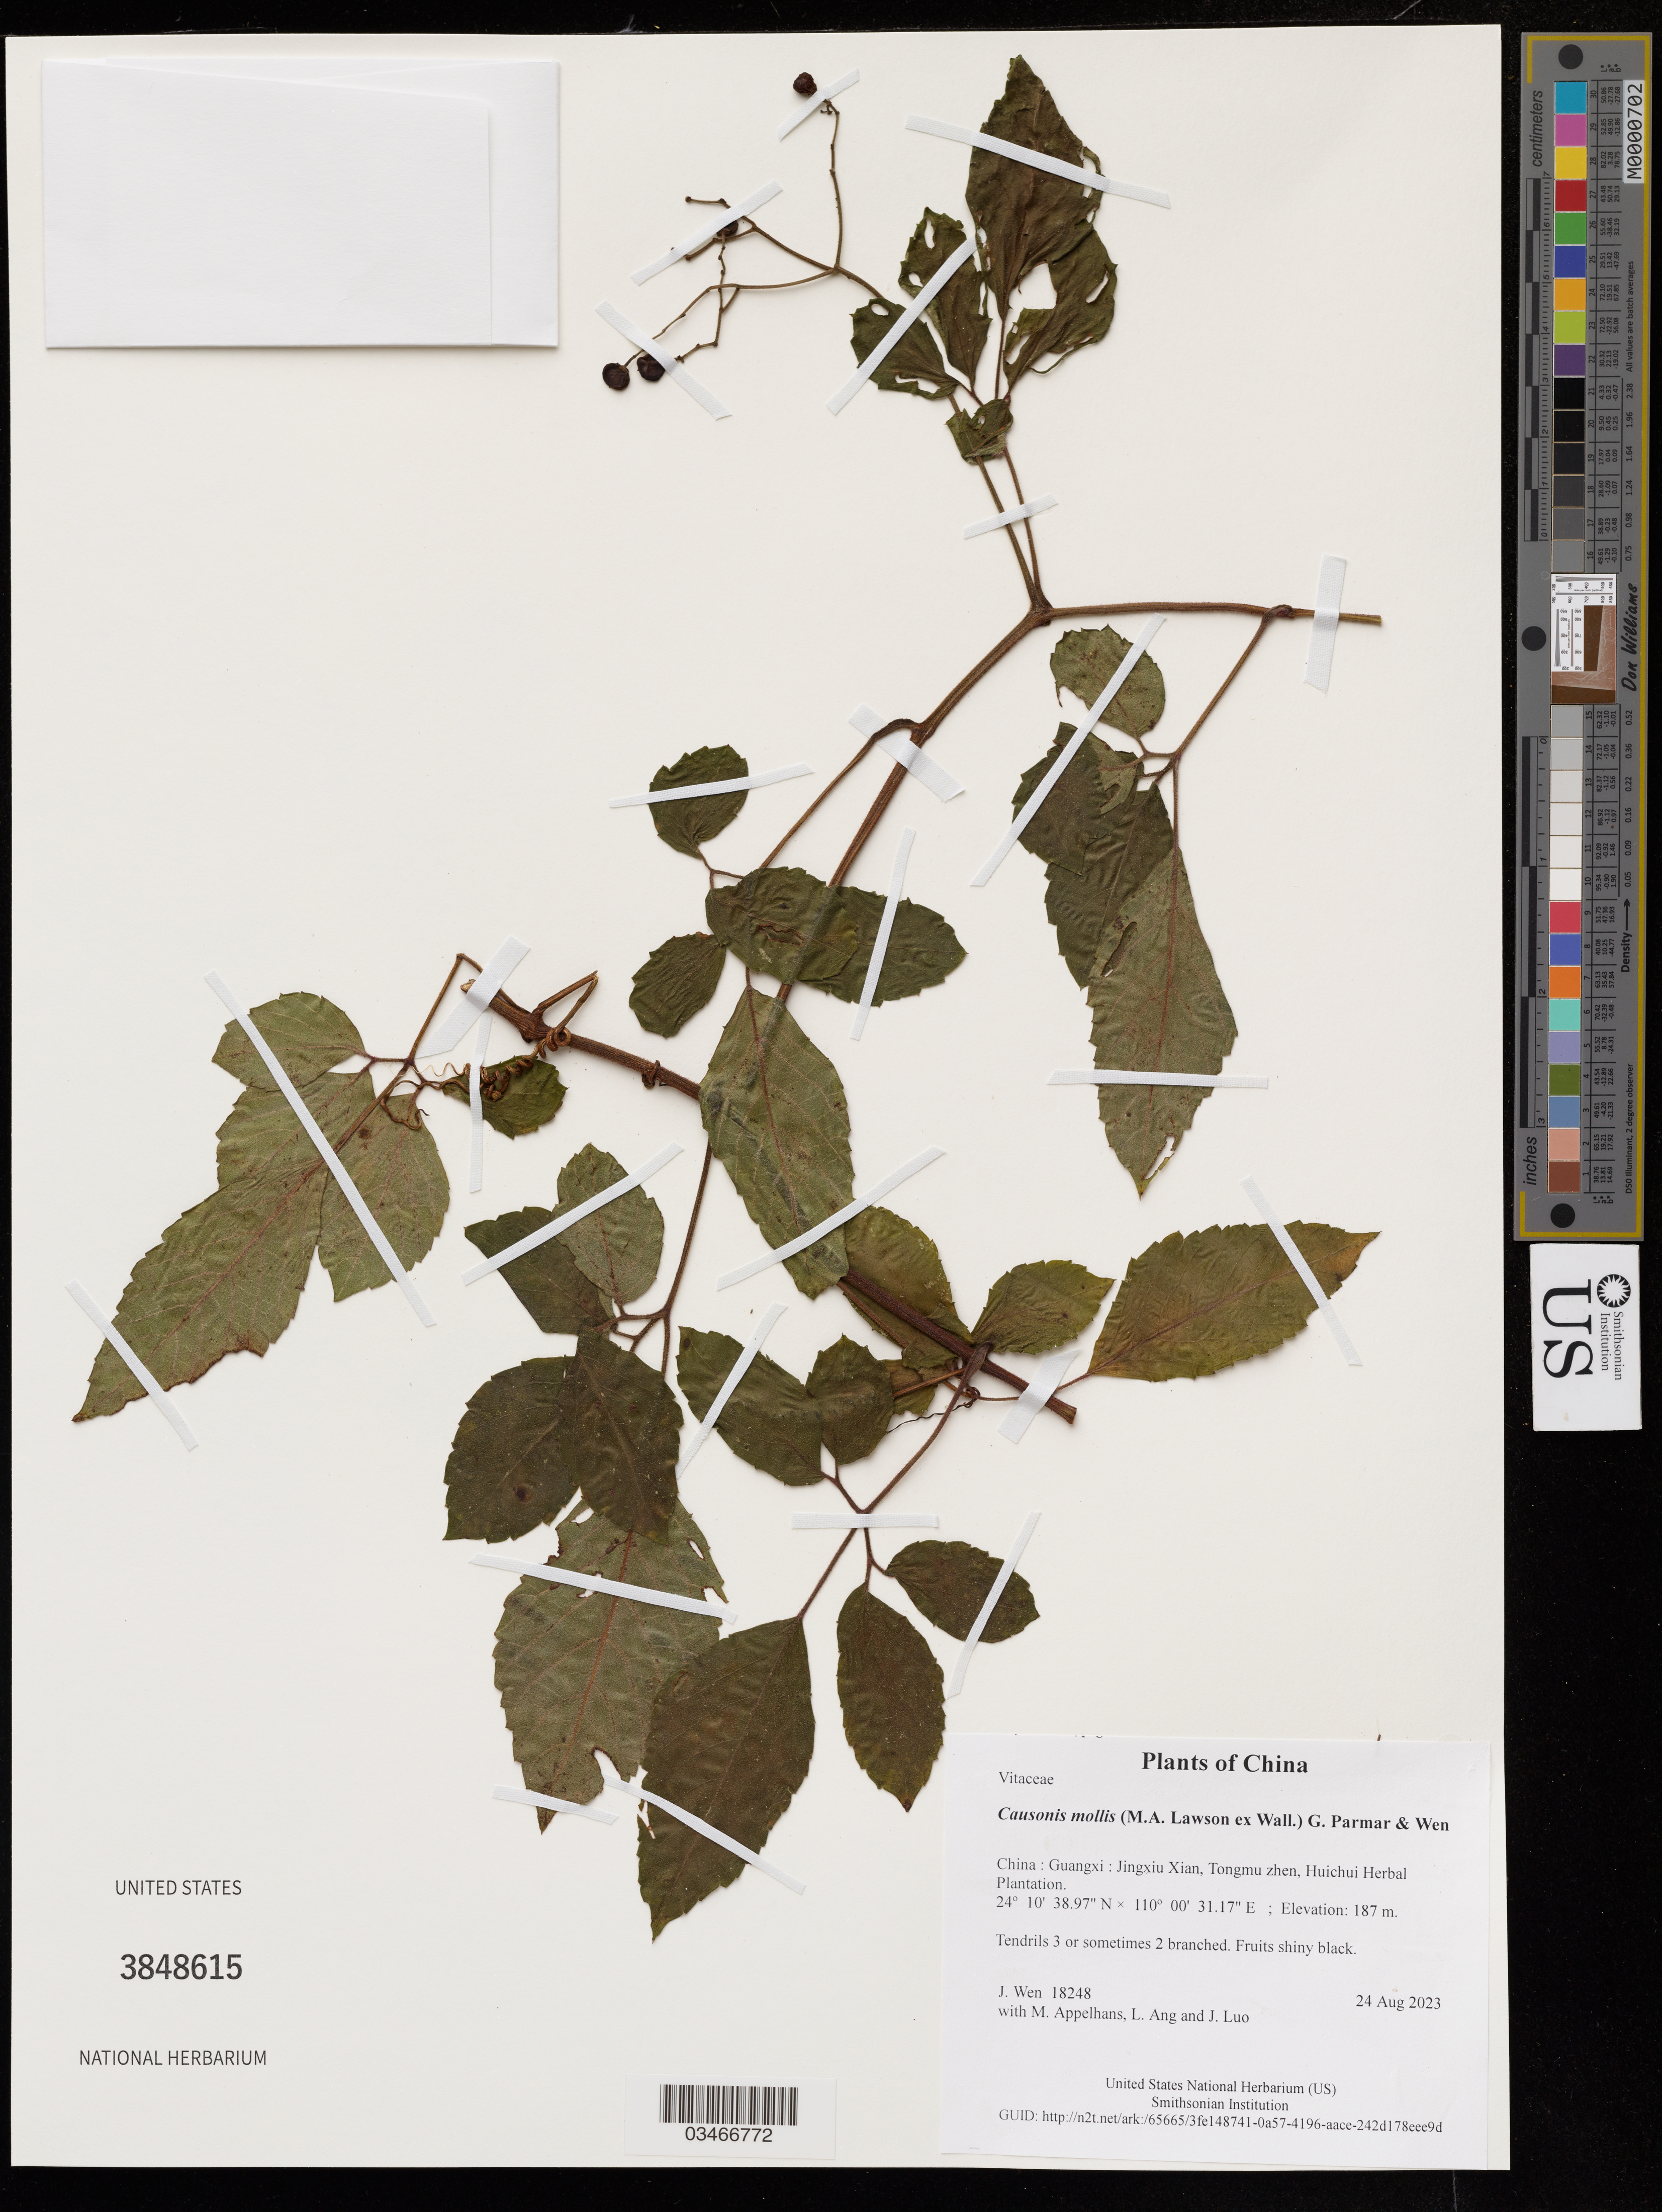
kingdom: Plantae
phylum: Tracheophyta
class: Magnoliopsida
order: Vitales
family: Vitaceae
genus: Causonis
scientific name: Causonis mollis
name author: (M.A. Lawson ex Wall.) Parmar & J. Wen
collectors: J. Wen, M. Appelhans, L. Ang & J. Luo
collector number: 18248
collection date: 2023-08-24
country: China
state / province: Guangxi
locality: Jingxiu Xian, Tongmu zhen, Huichui Herbal Plantation.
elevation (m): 187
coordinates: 24.177491 N, 110.008657 E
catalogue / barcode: US 3848615